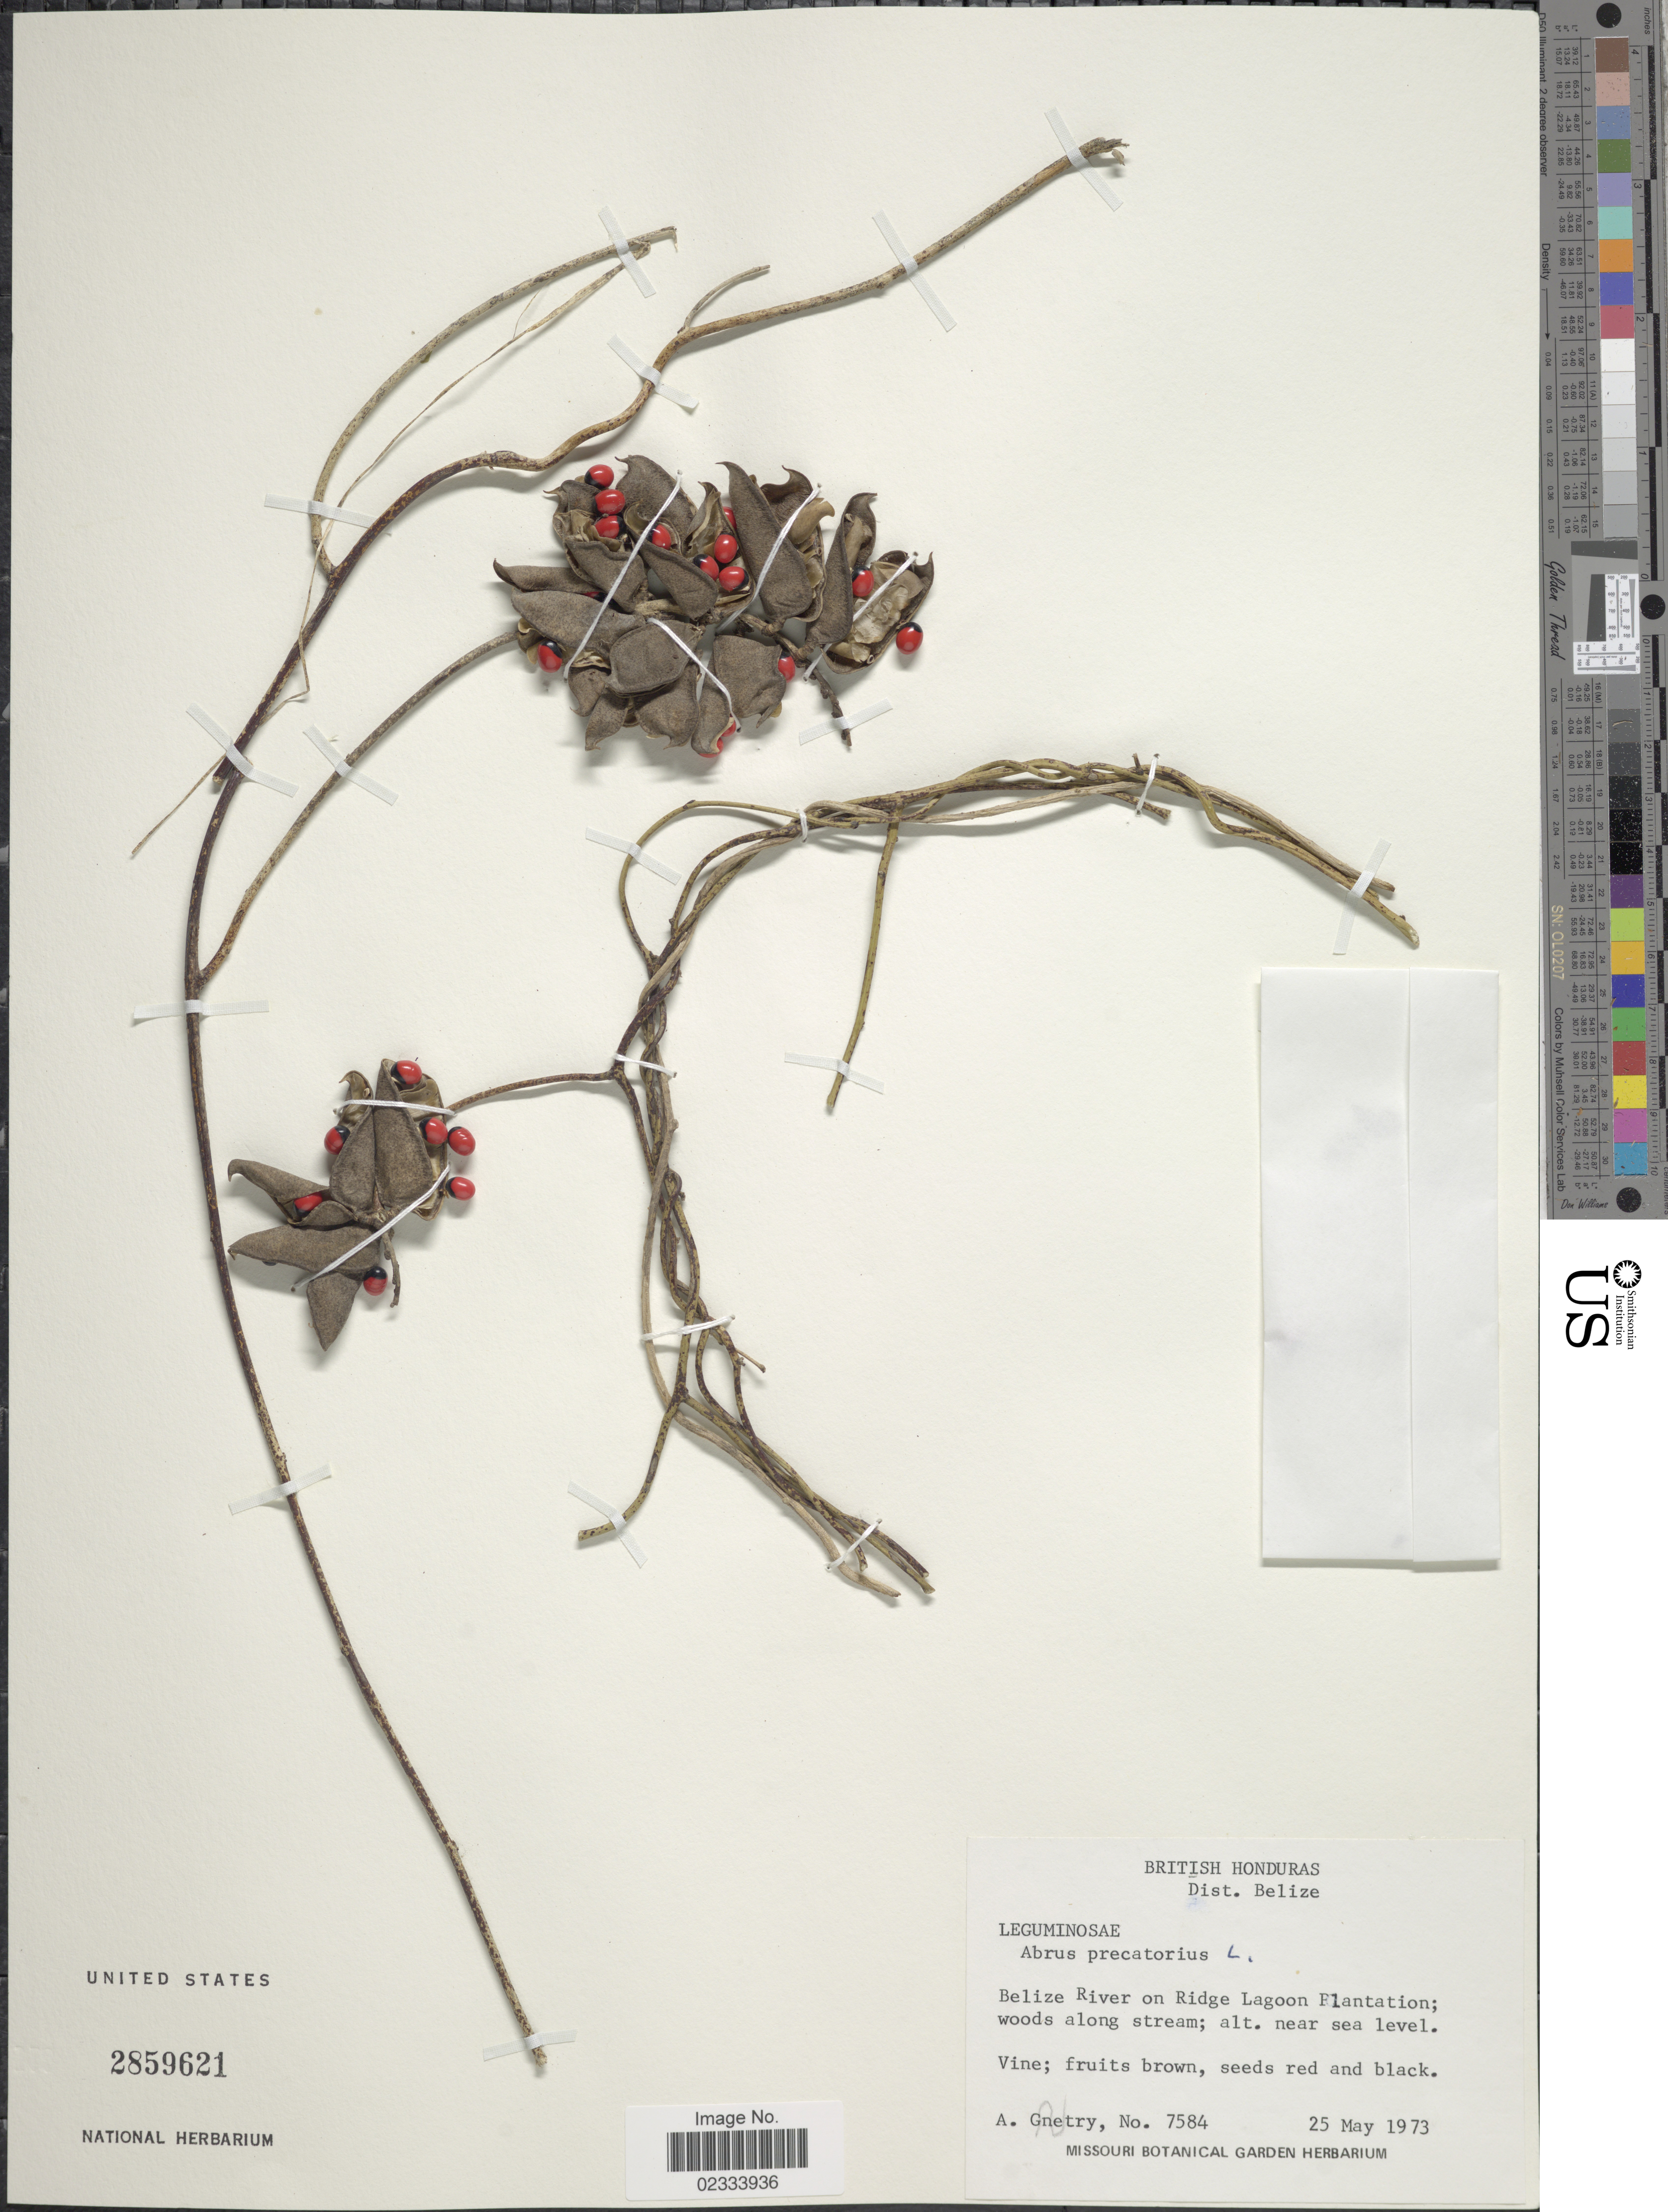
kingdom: Plantae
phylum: Tracheophyta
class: Magnoliopsida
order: Fabales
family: Fabaceae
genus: Abrus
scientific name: Abrus precatorius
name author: L.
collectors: A. H. Gentry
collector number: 7584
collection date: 1973-05-25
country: Belize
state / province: Belize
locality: British Honduras, Belize River on Ridge Lagoon Platation, Vine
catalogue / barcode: US 2859621